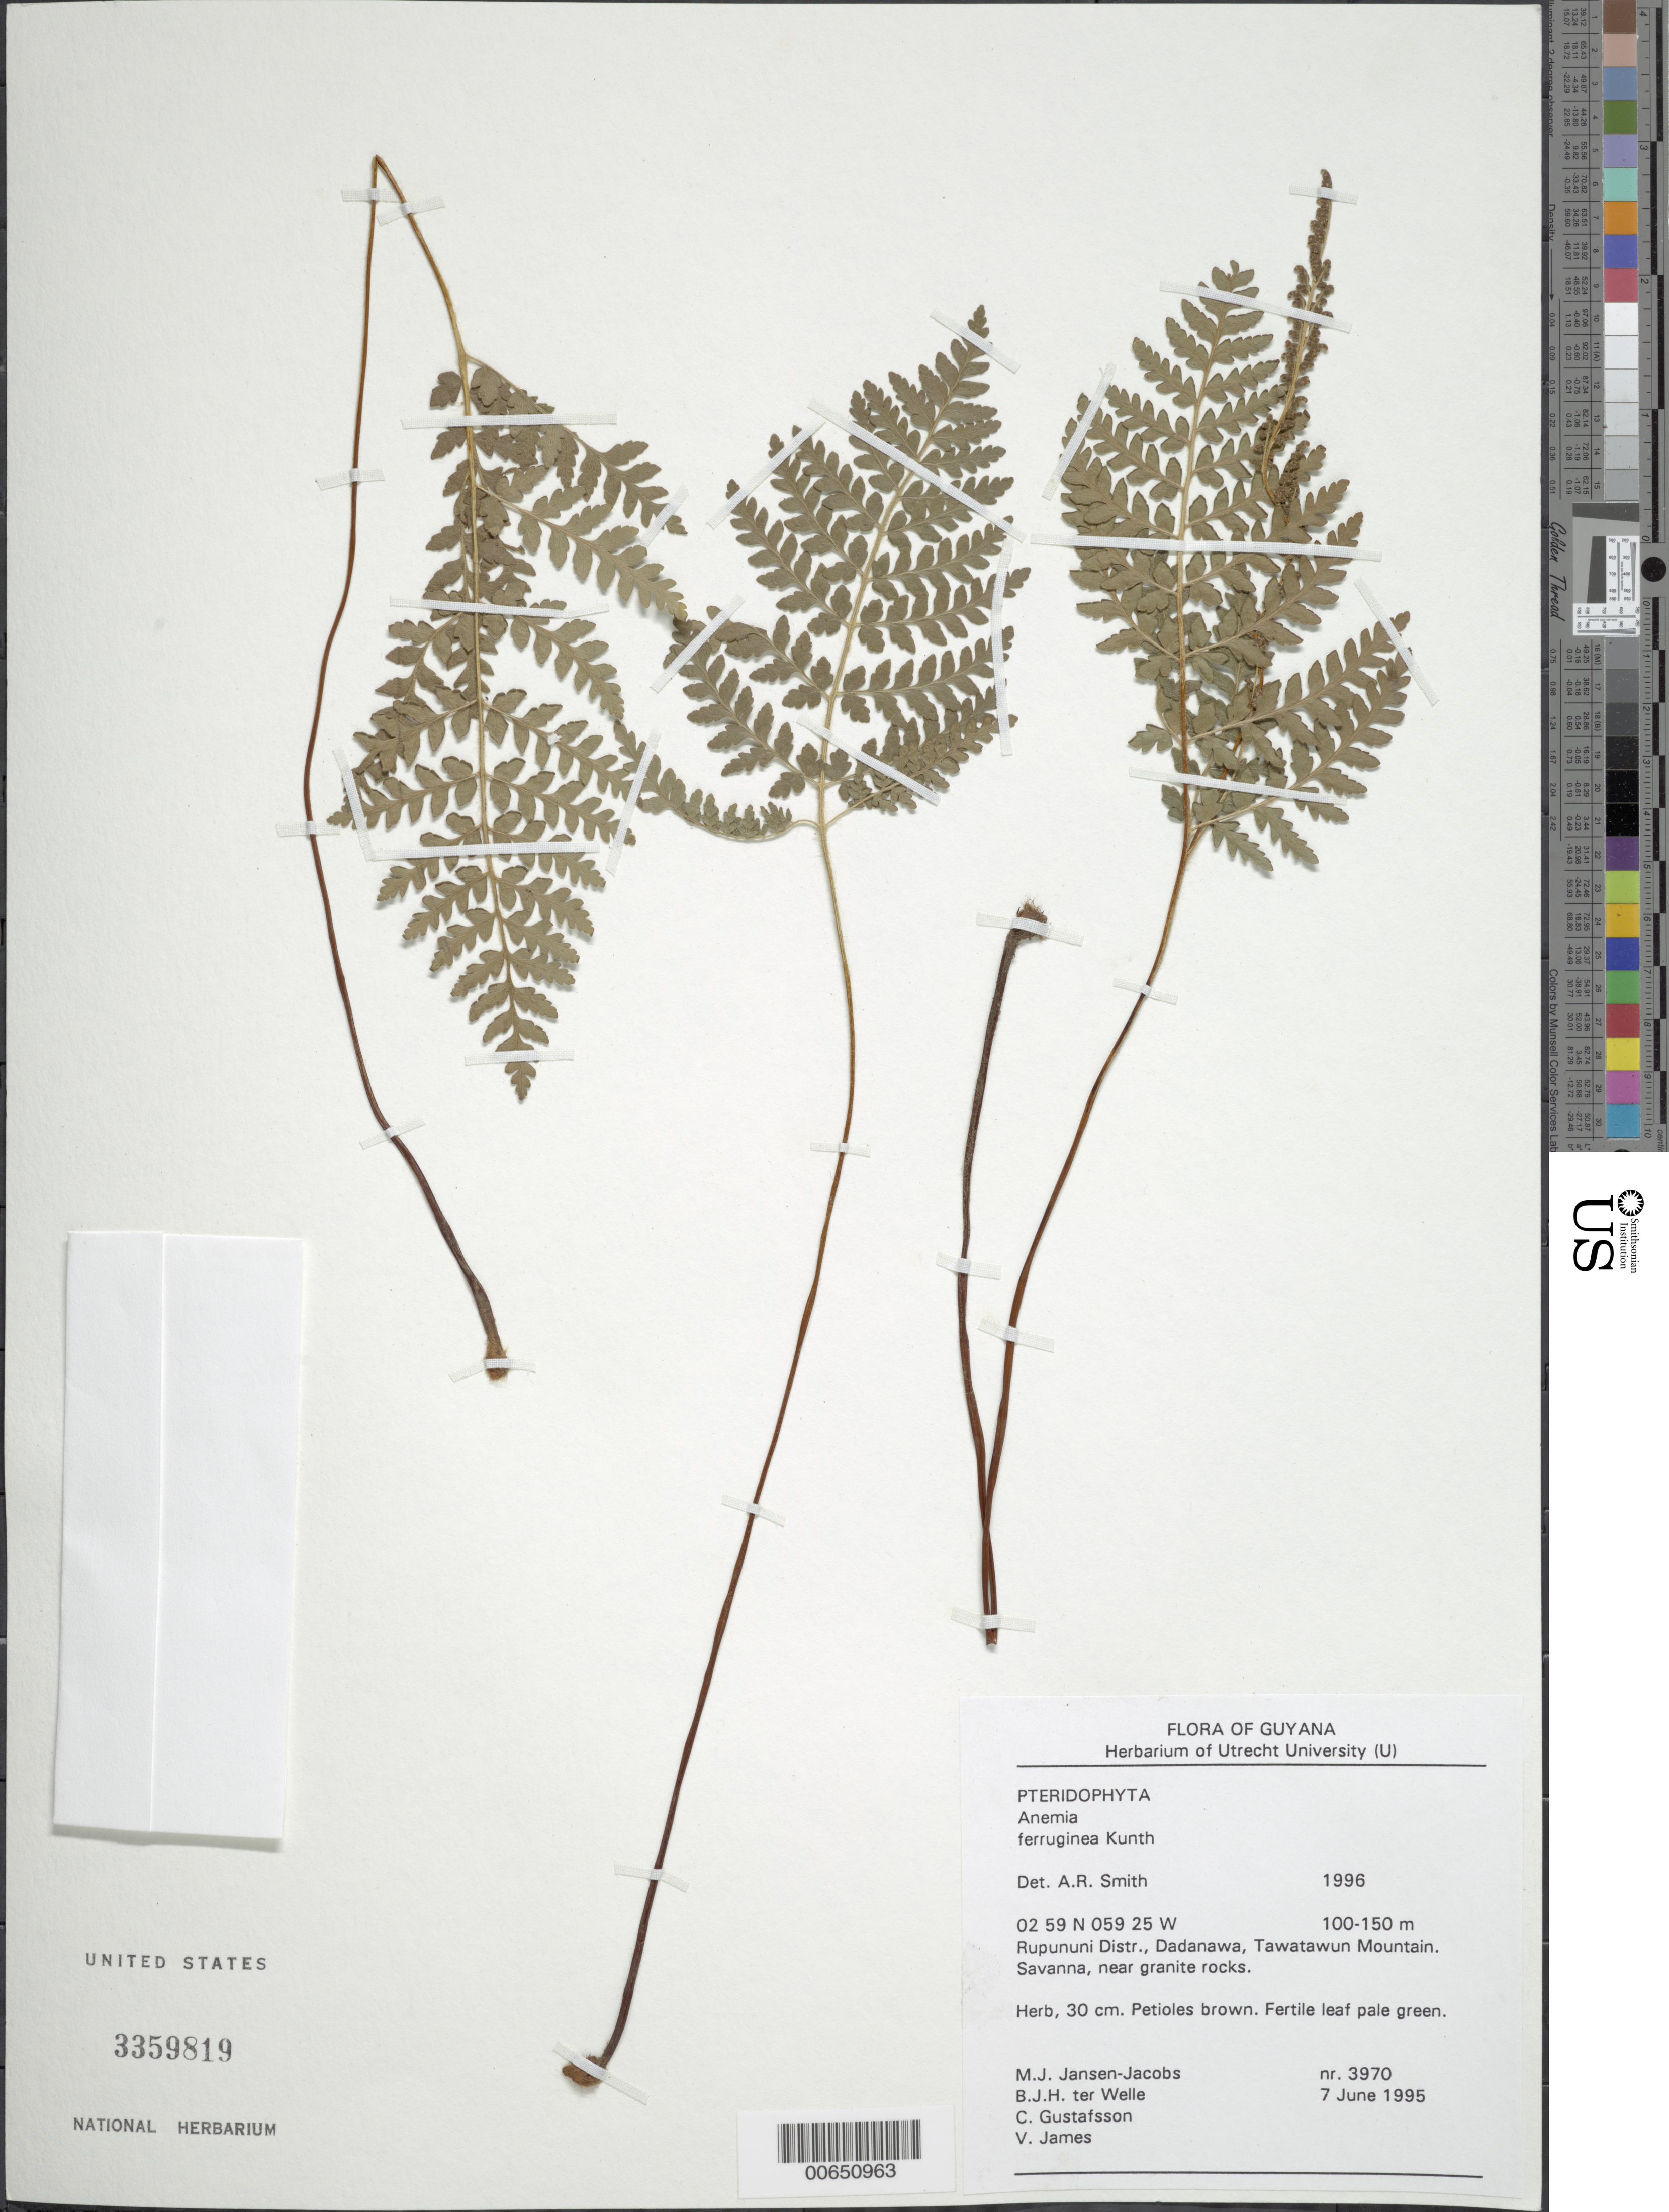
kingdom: Plantae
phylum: Tracheophyta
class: Polypodiopsida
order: Schizaeales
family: Anemiaceae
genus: Anemia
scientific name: Anemia ferruginea var. ferruginea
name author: Kunth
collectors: M. J. Jansen-Jacobs, B. Welle, C. G. Gustafsson & V. James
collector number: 3970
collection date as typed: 7-Jun-95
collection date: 1995-06-07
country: Guyana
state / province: U. Takutu-U. Essequibo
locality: Dadanawa, Tawatawun Mt., Rupununi District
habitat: Savanna, near granite rocks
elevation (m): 100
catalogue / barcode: US 3359819